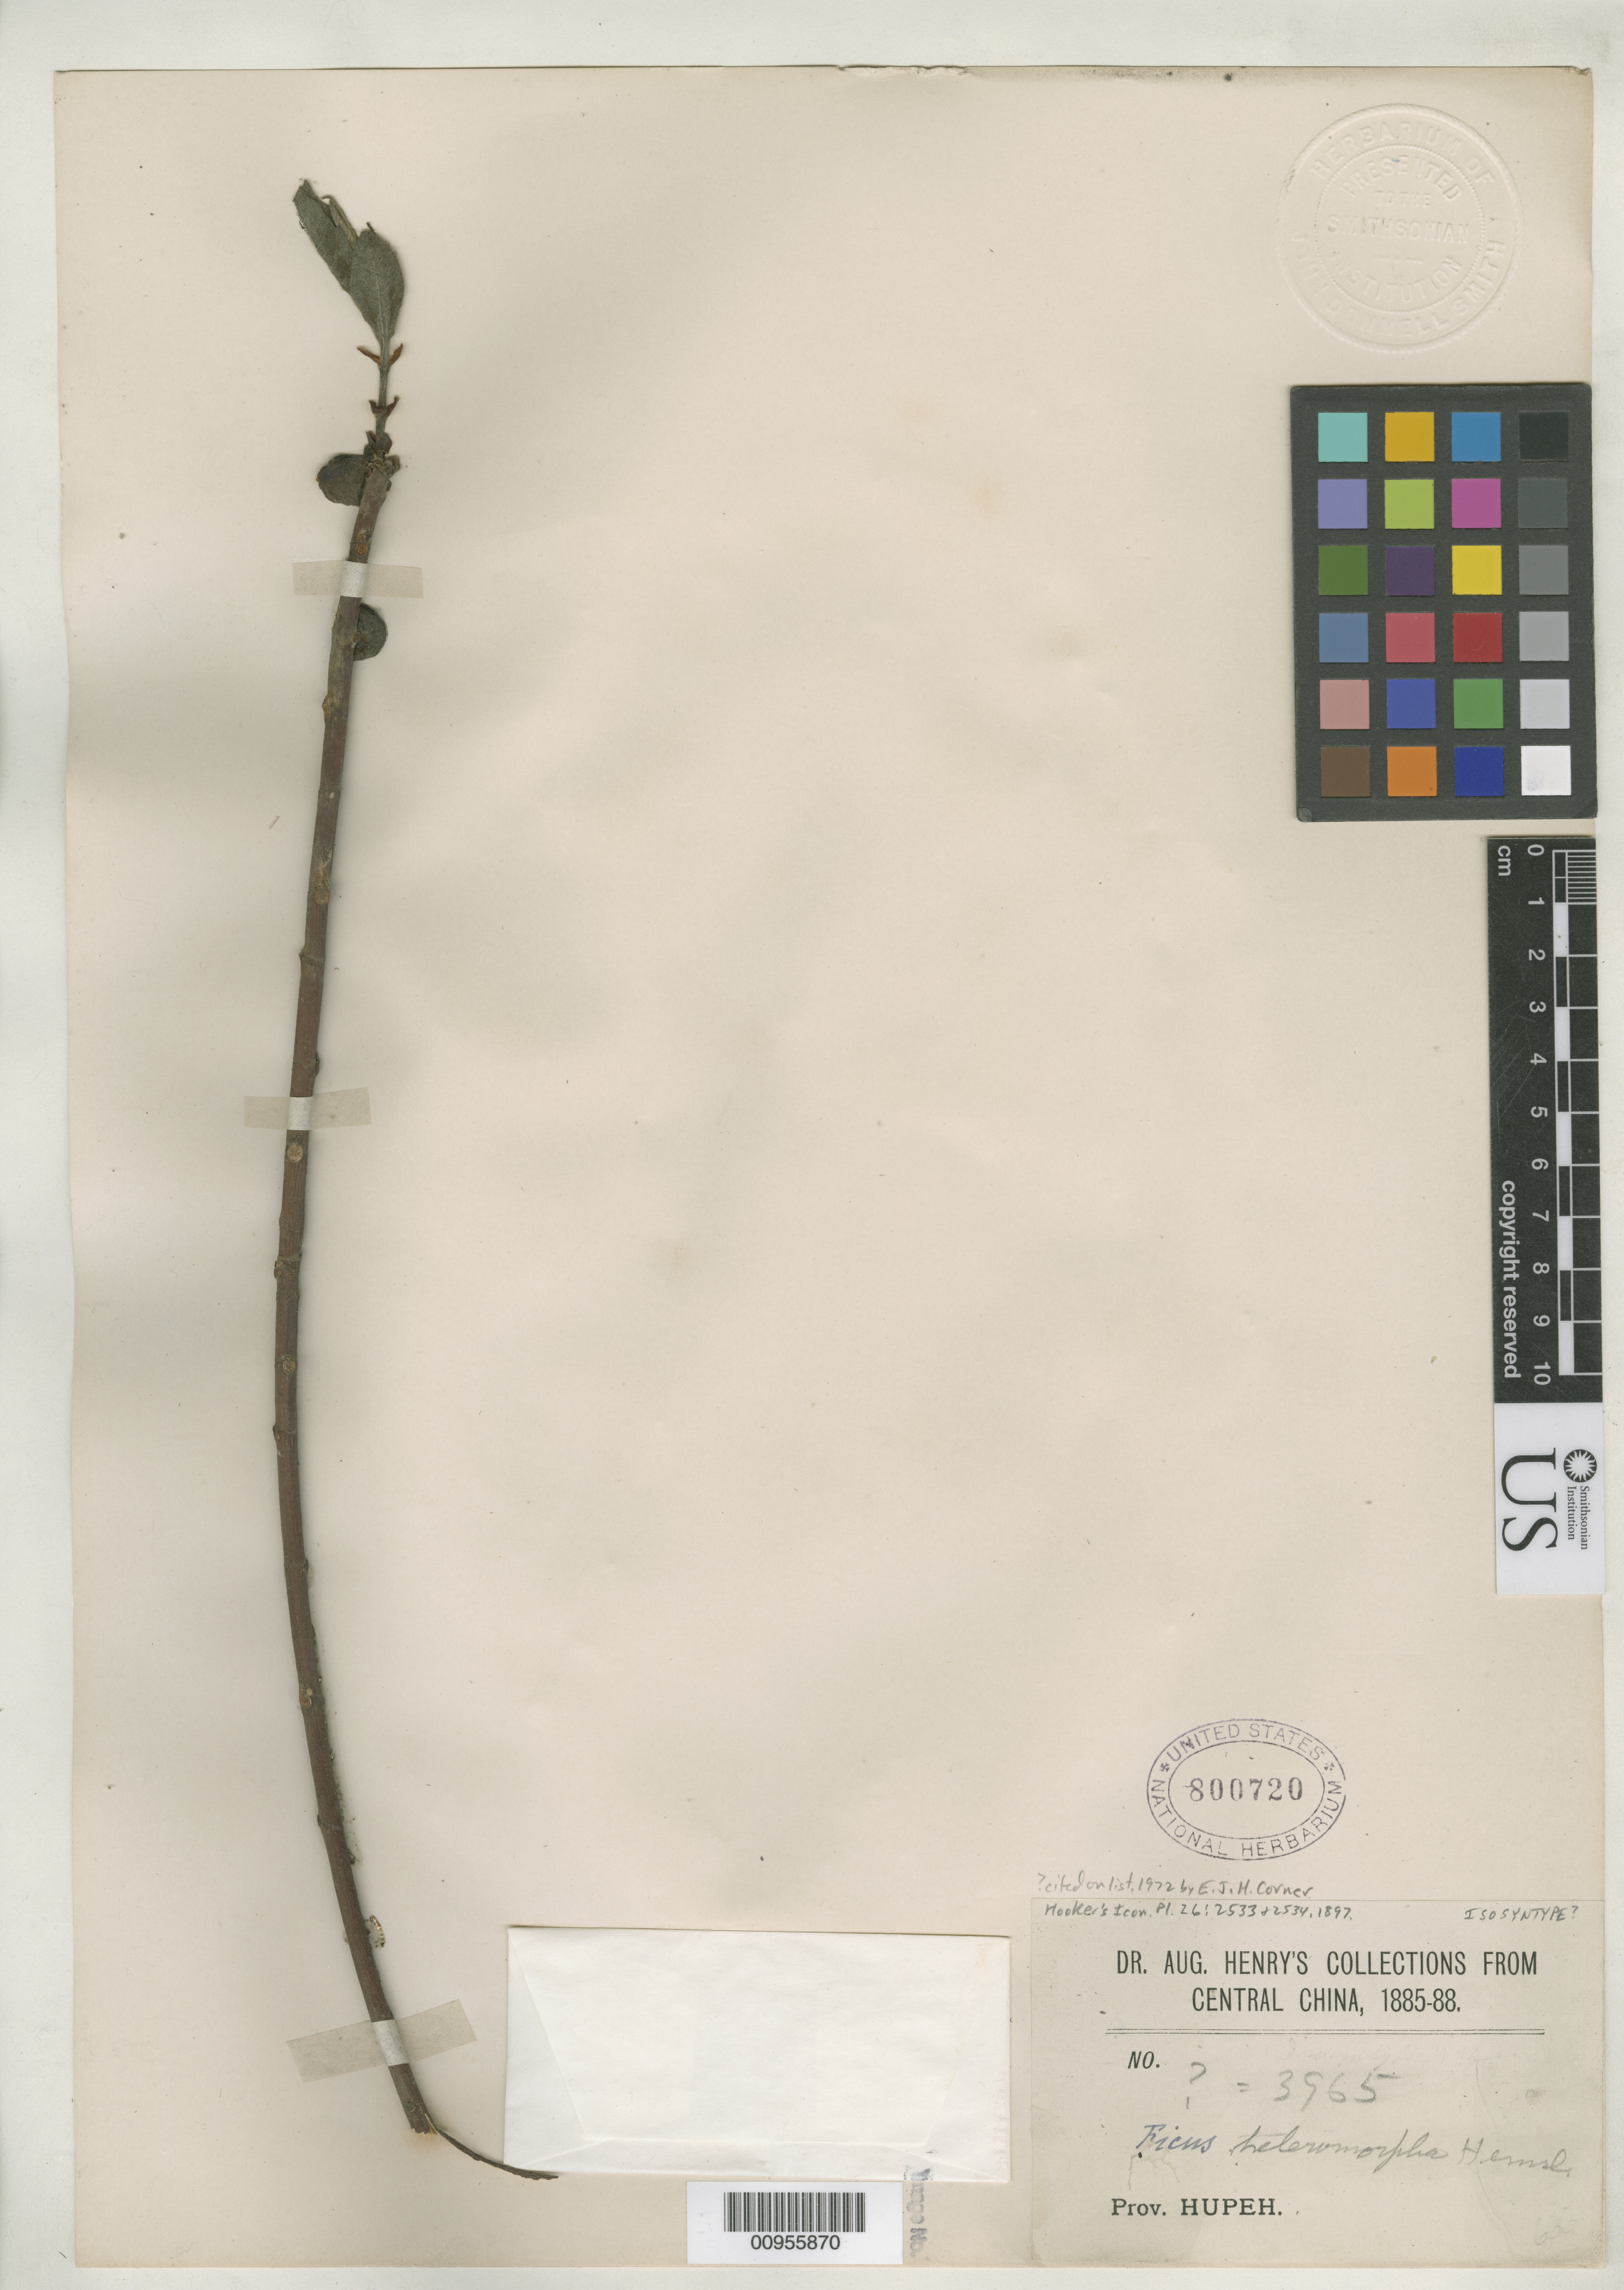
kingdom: Plantae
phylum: Tracheophyta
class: Magnoliopsida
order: Rosales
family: Moraceae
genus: Ficus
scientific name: Ficus heteromorpha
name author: Hemsl.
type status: Isosyntype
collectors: A. Henry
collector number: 3965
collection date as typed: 1885 to -- --- 1888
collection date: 1885/1888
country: China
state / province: Hubei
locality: Prov. Hupeh.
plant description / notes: Specimen ex John Donnell Smith herbarium.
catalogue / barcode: US 800720